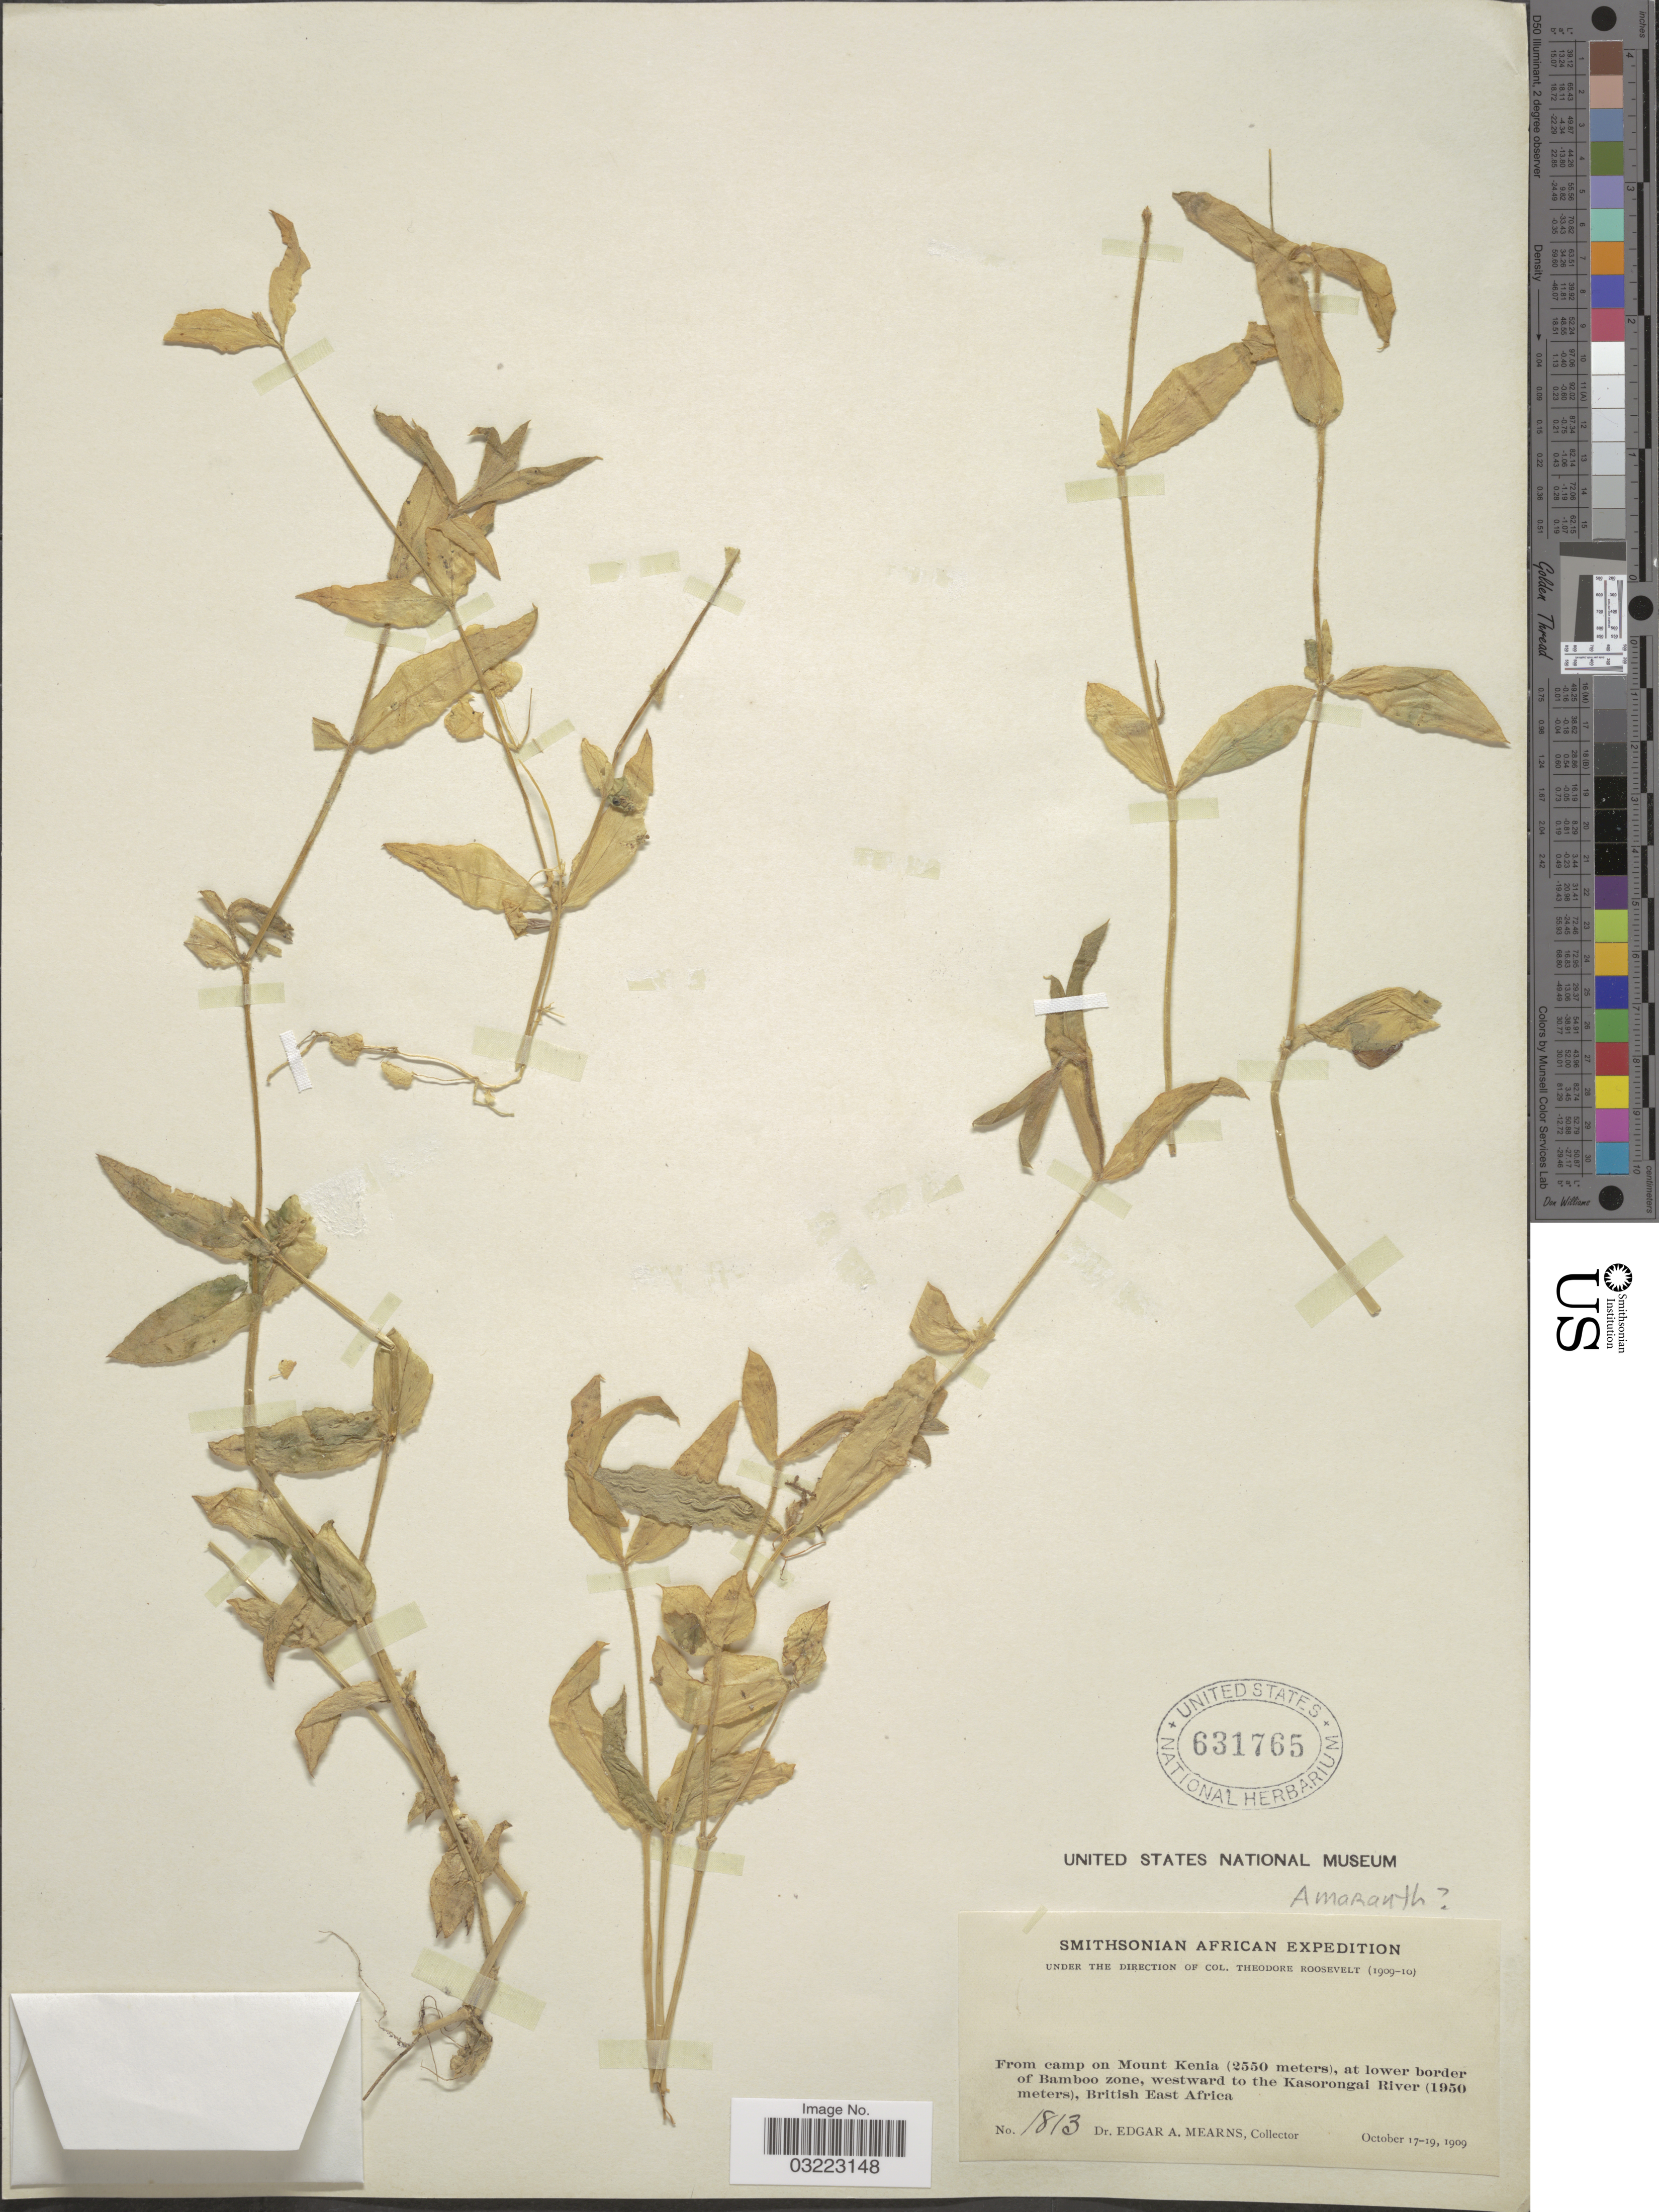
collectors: E. A. Mearns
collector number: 1813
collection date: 1909-10-17/1909-10-19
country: Kenya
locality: From camp to Mount Kenia, at lower border of Bamboo zone, westward to the Kasorongai River, British East Africa.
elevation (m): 2550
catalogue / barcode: US 631765